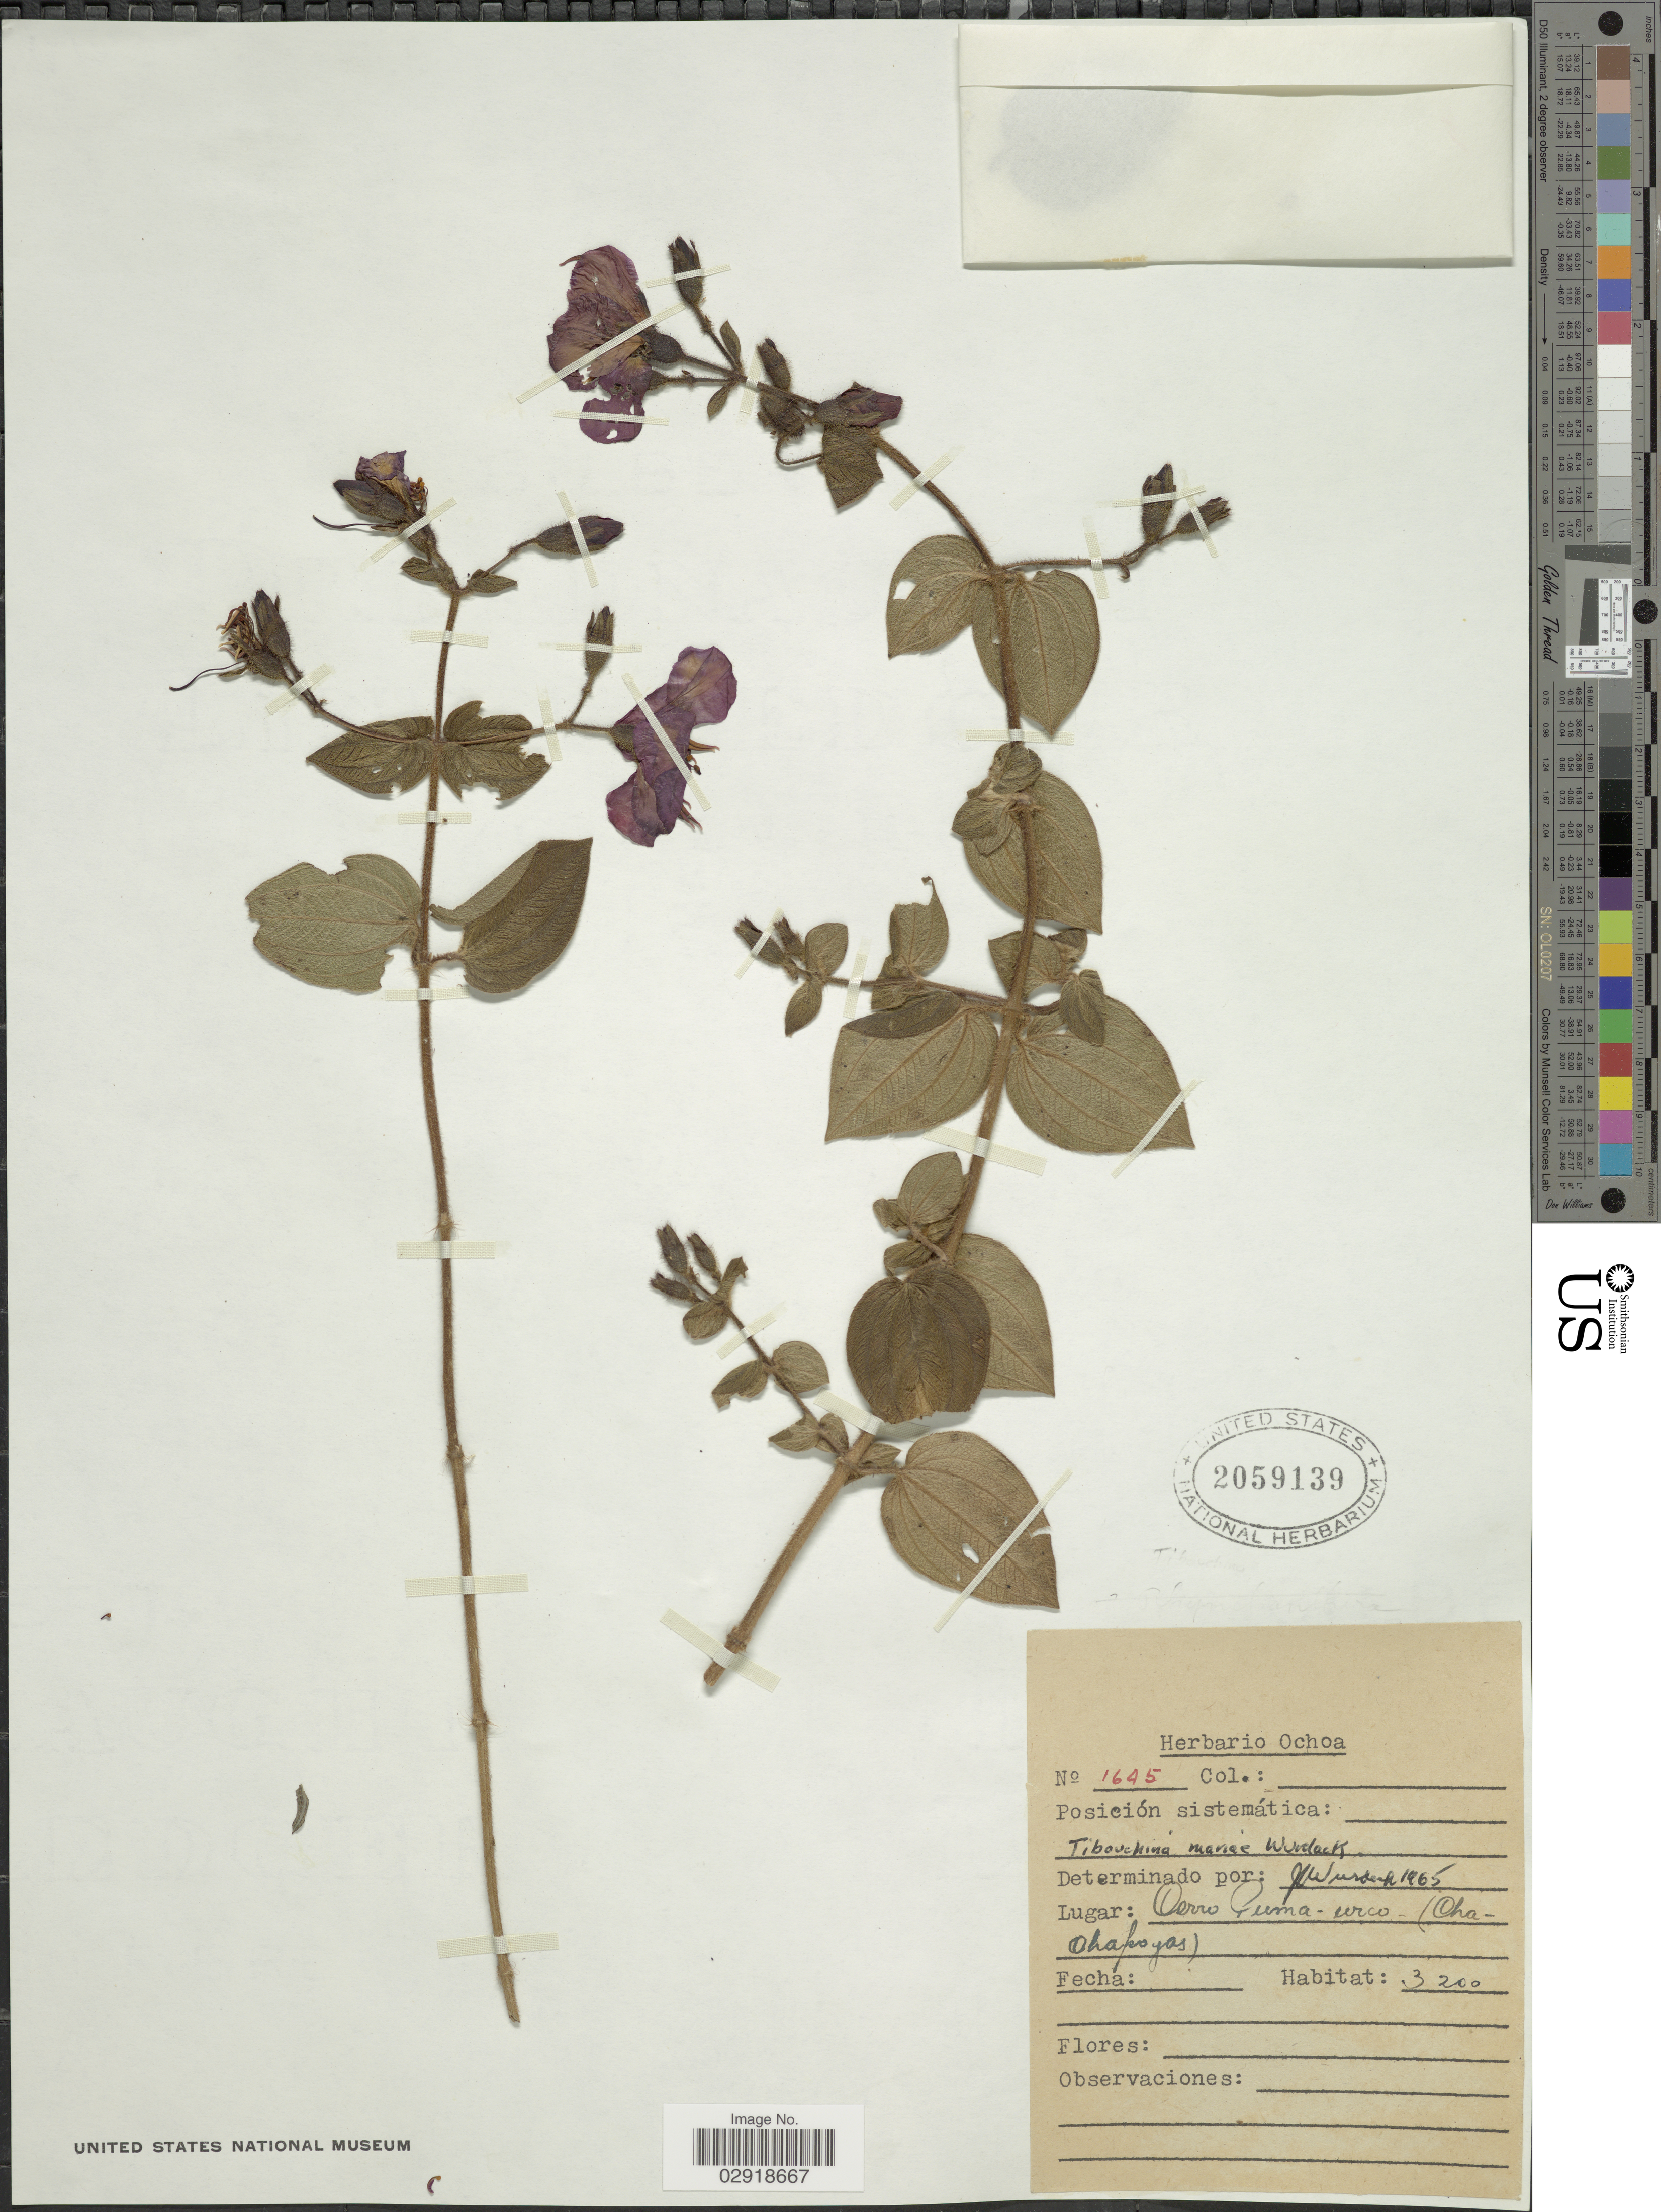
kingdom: Plantae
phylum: Tracheophyta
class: Magnoliopsida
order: Myrtales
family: Melastomataceae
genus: Chaetogastra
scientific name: Chaetogastra mariae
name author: (Wurdack) P.J.F. Guim. & Michelang.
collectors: ex herb. Ochoa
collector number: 1645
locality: Cerro Guma - cerco (Chachapoyas).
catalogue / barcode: US 2059139